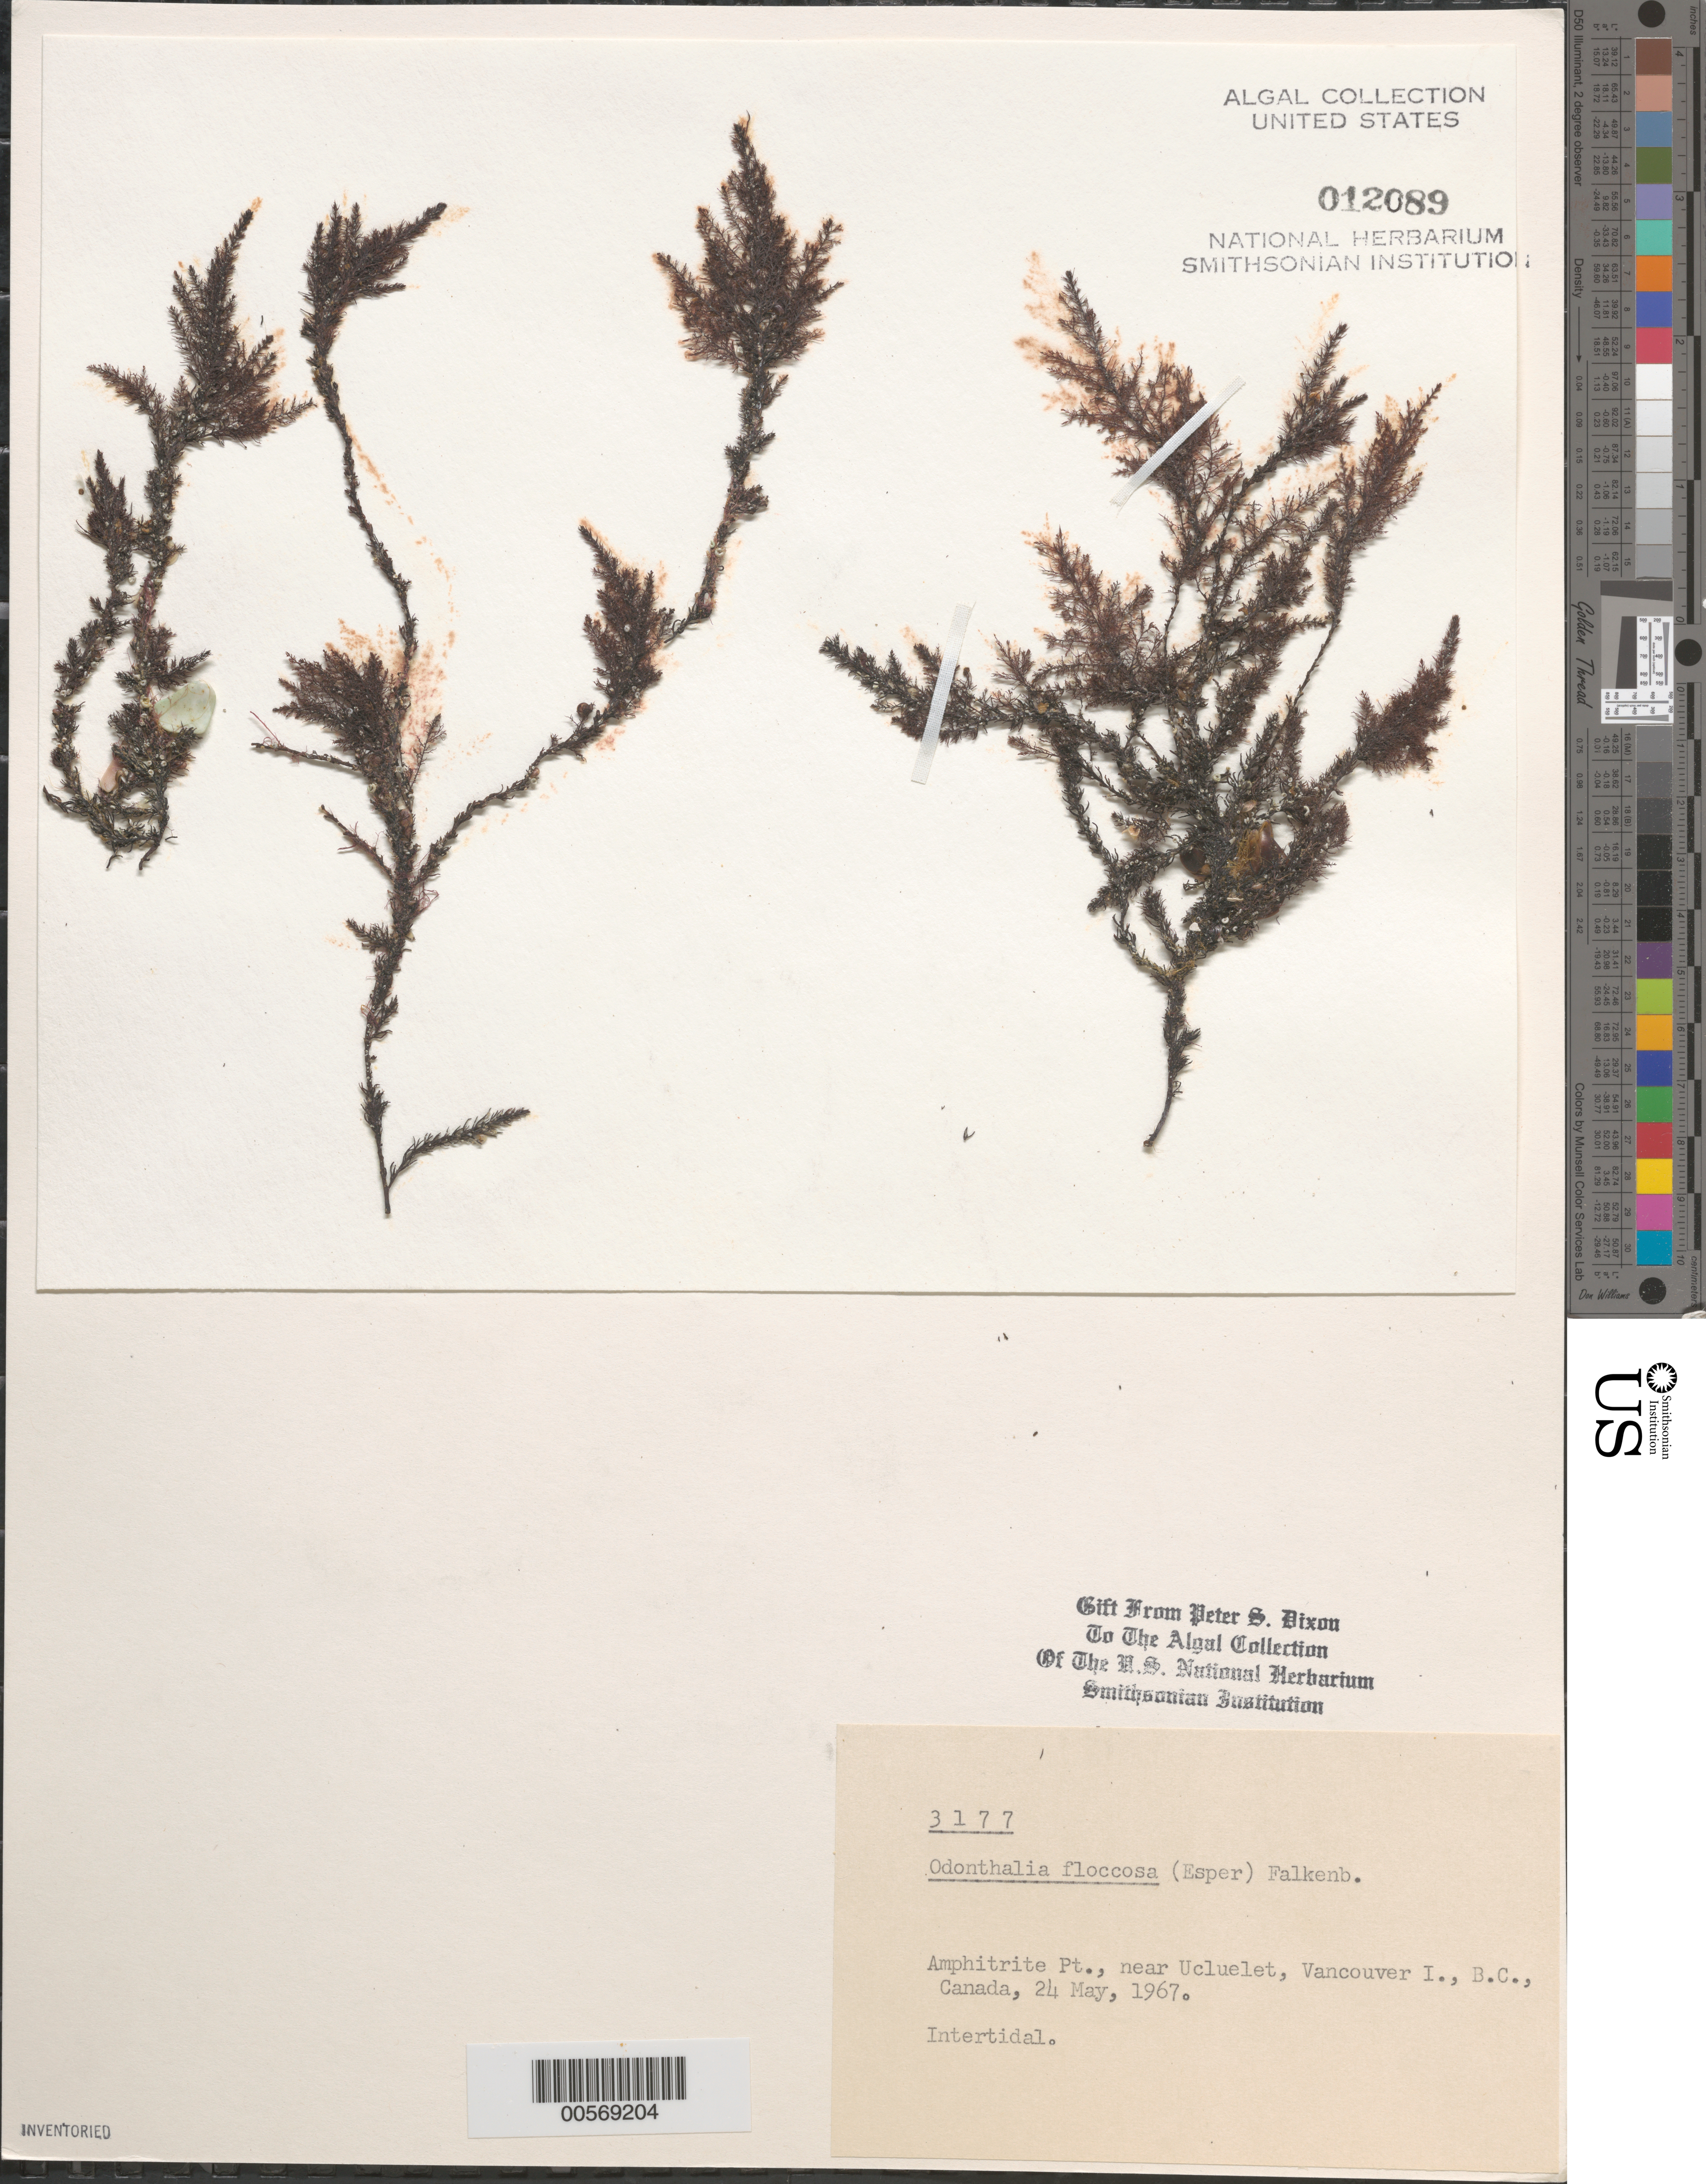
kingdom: Plantae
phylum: Rhodophyta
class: Florideophyceae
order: Ceramiales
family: Rhodomelaceae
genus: Odonthalia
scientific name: Odonthalia floccosa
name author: (Esper) Falkenb.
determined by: Dixon, P. S.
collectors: P. S. Dixon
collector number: PSD 3177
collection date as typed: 24 May 1967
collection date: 1967-05-24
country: Canada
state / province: British Columbia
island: Vancouver Island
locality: Amphitrite Point, near Ucluelet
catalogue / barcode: US 12089